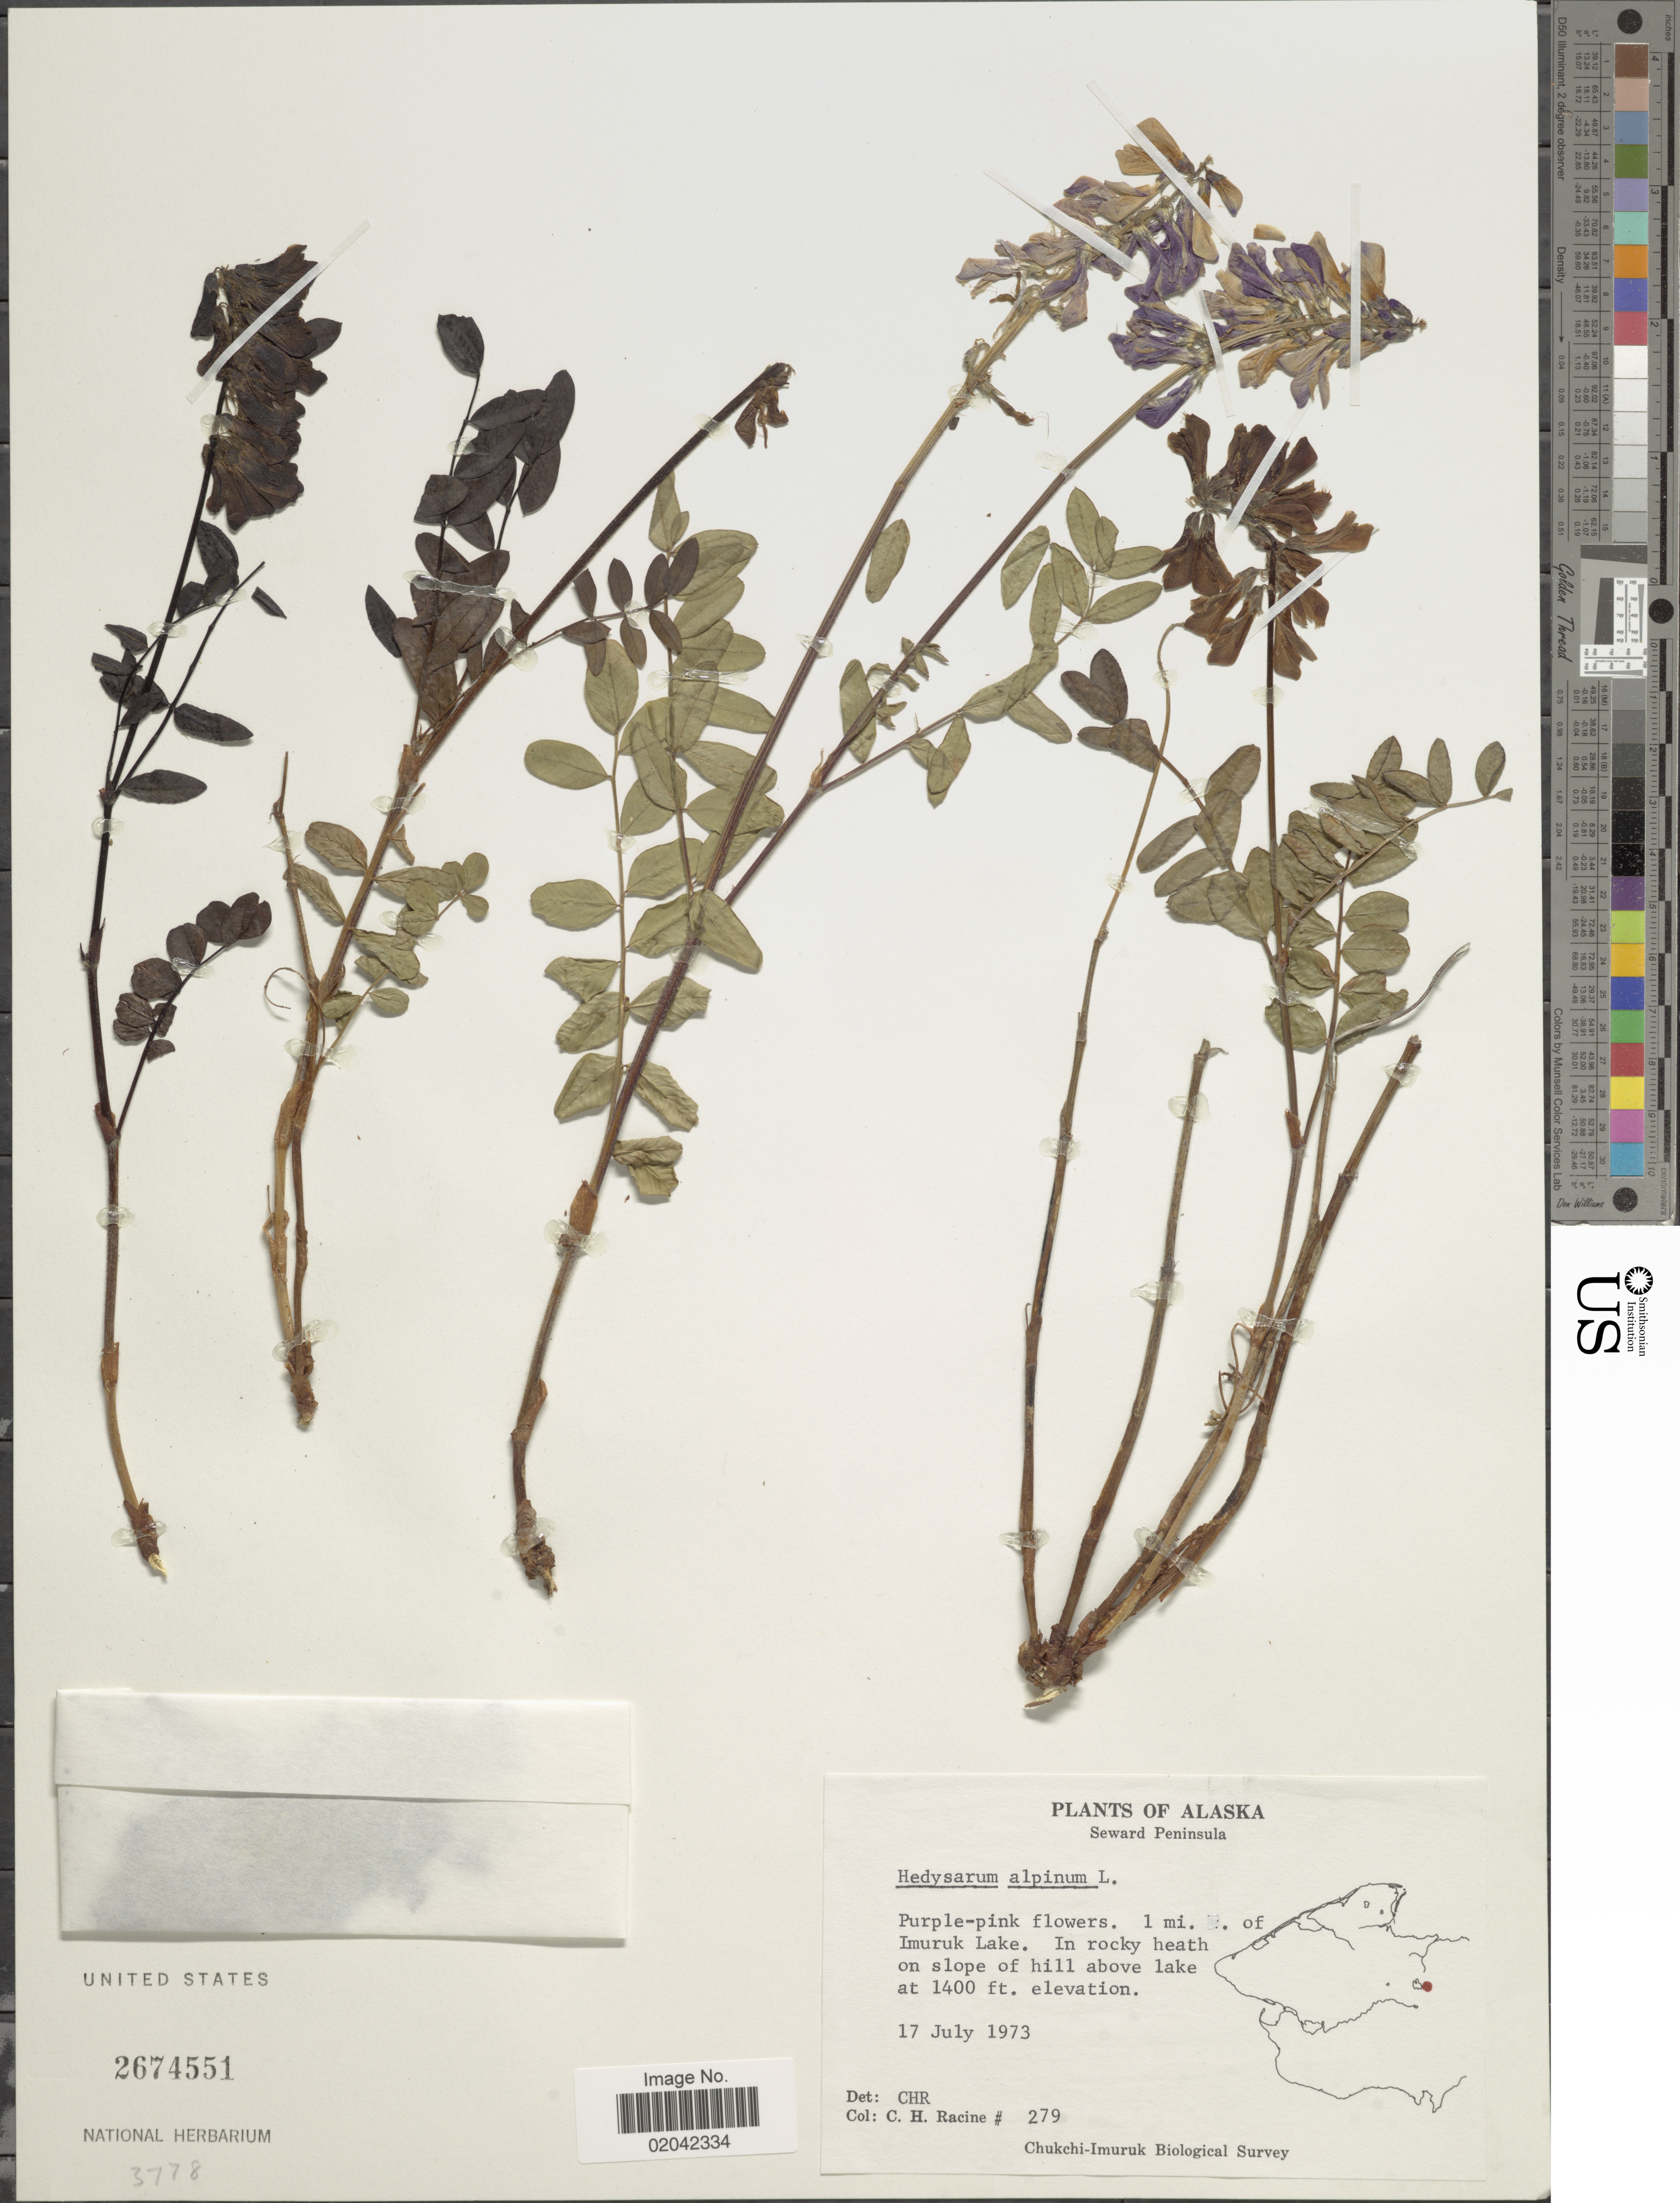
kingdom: Plantae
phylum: Tracheophyta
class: Magnoliopsida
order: Fabales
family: Fabaceae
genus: Hedysarum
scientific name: Hedysarum alpinum var. americanum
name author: Michx. ex Pursh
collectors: C. Racine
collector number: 279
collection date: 1973-07-17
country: United States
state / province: Alaska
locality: Seward Peninsula, 1 mi E of Imuruk Lake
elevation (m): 427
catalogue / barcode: US 2674551